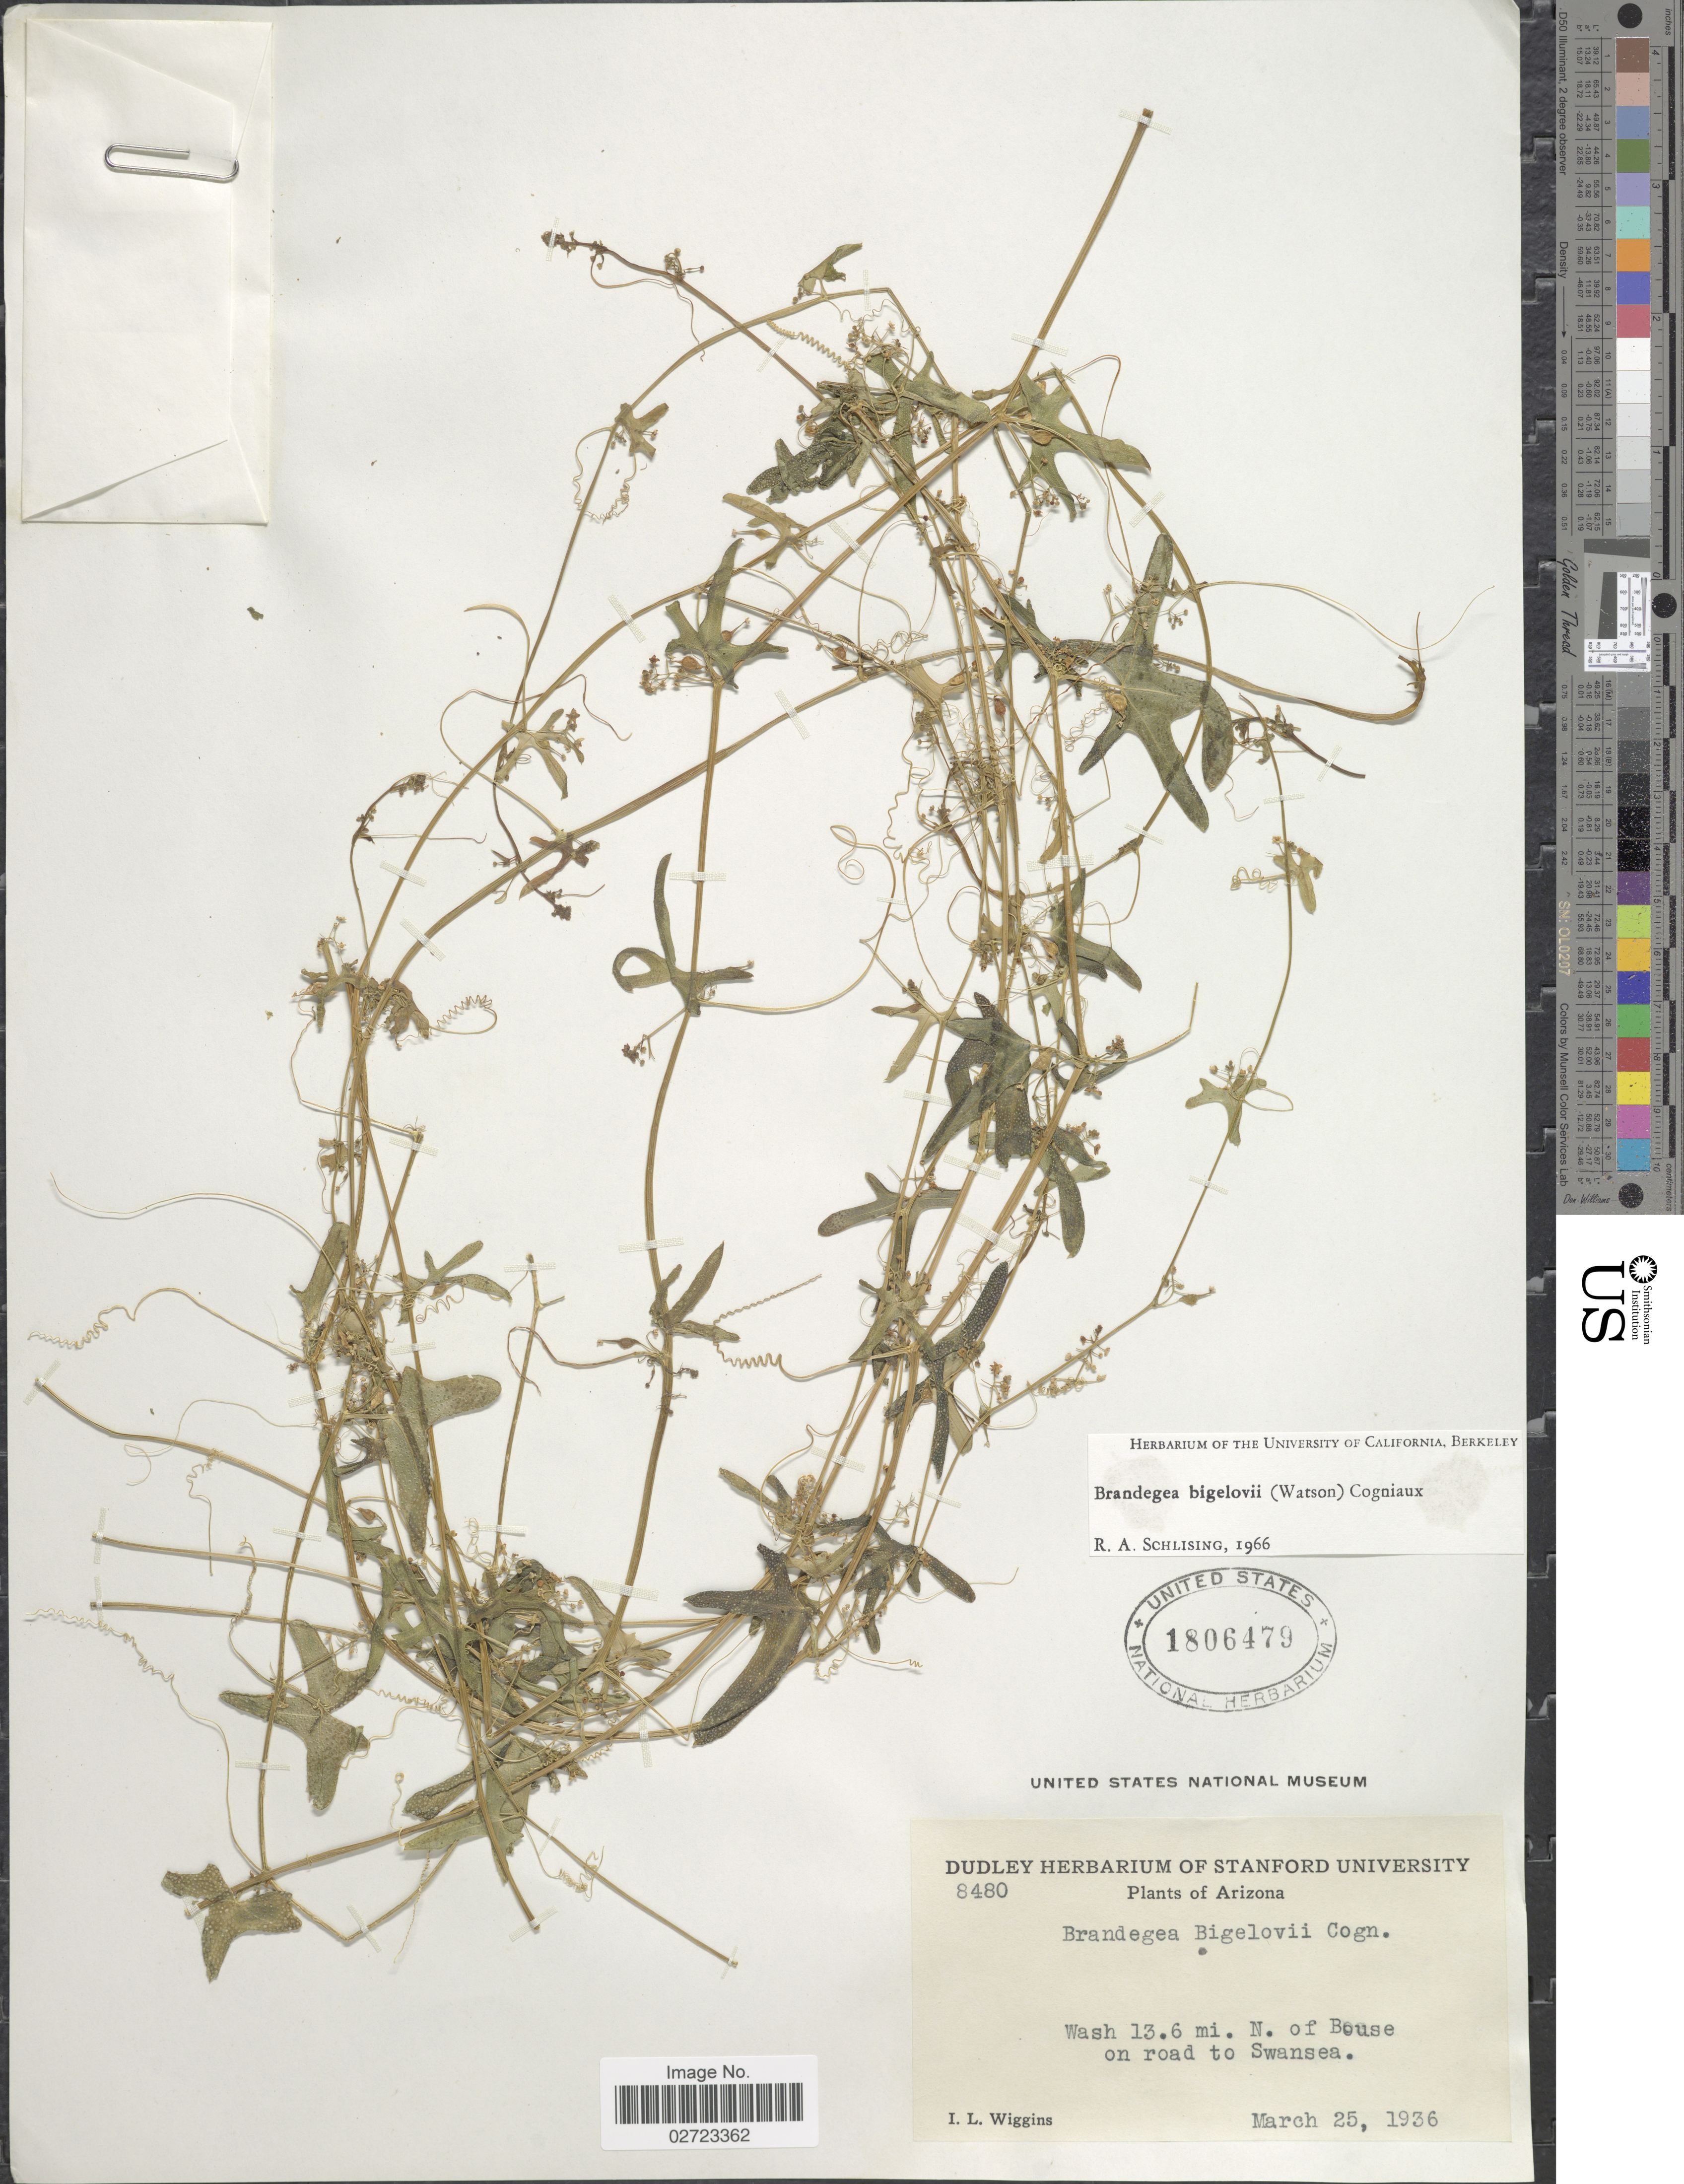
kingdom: Plantae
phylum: Tracheophyta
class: Magnoliopsida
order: Cucurbitales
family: Cucurbitaceae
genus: Brandegea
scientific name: Brandegea bigelovii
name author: (Watson) Cogn.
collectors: I. L. Wiggins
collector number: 8480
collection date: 1936-03-25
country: United States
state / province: Arizona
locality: Wash 13.6 mi. N. of Bouse on roaf to Swansea.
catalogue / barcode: US 1806479